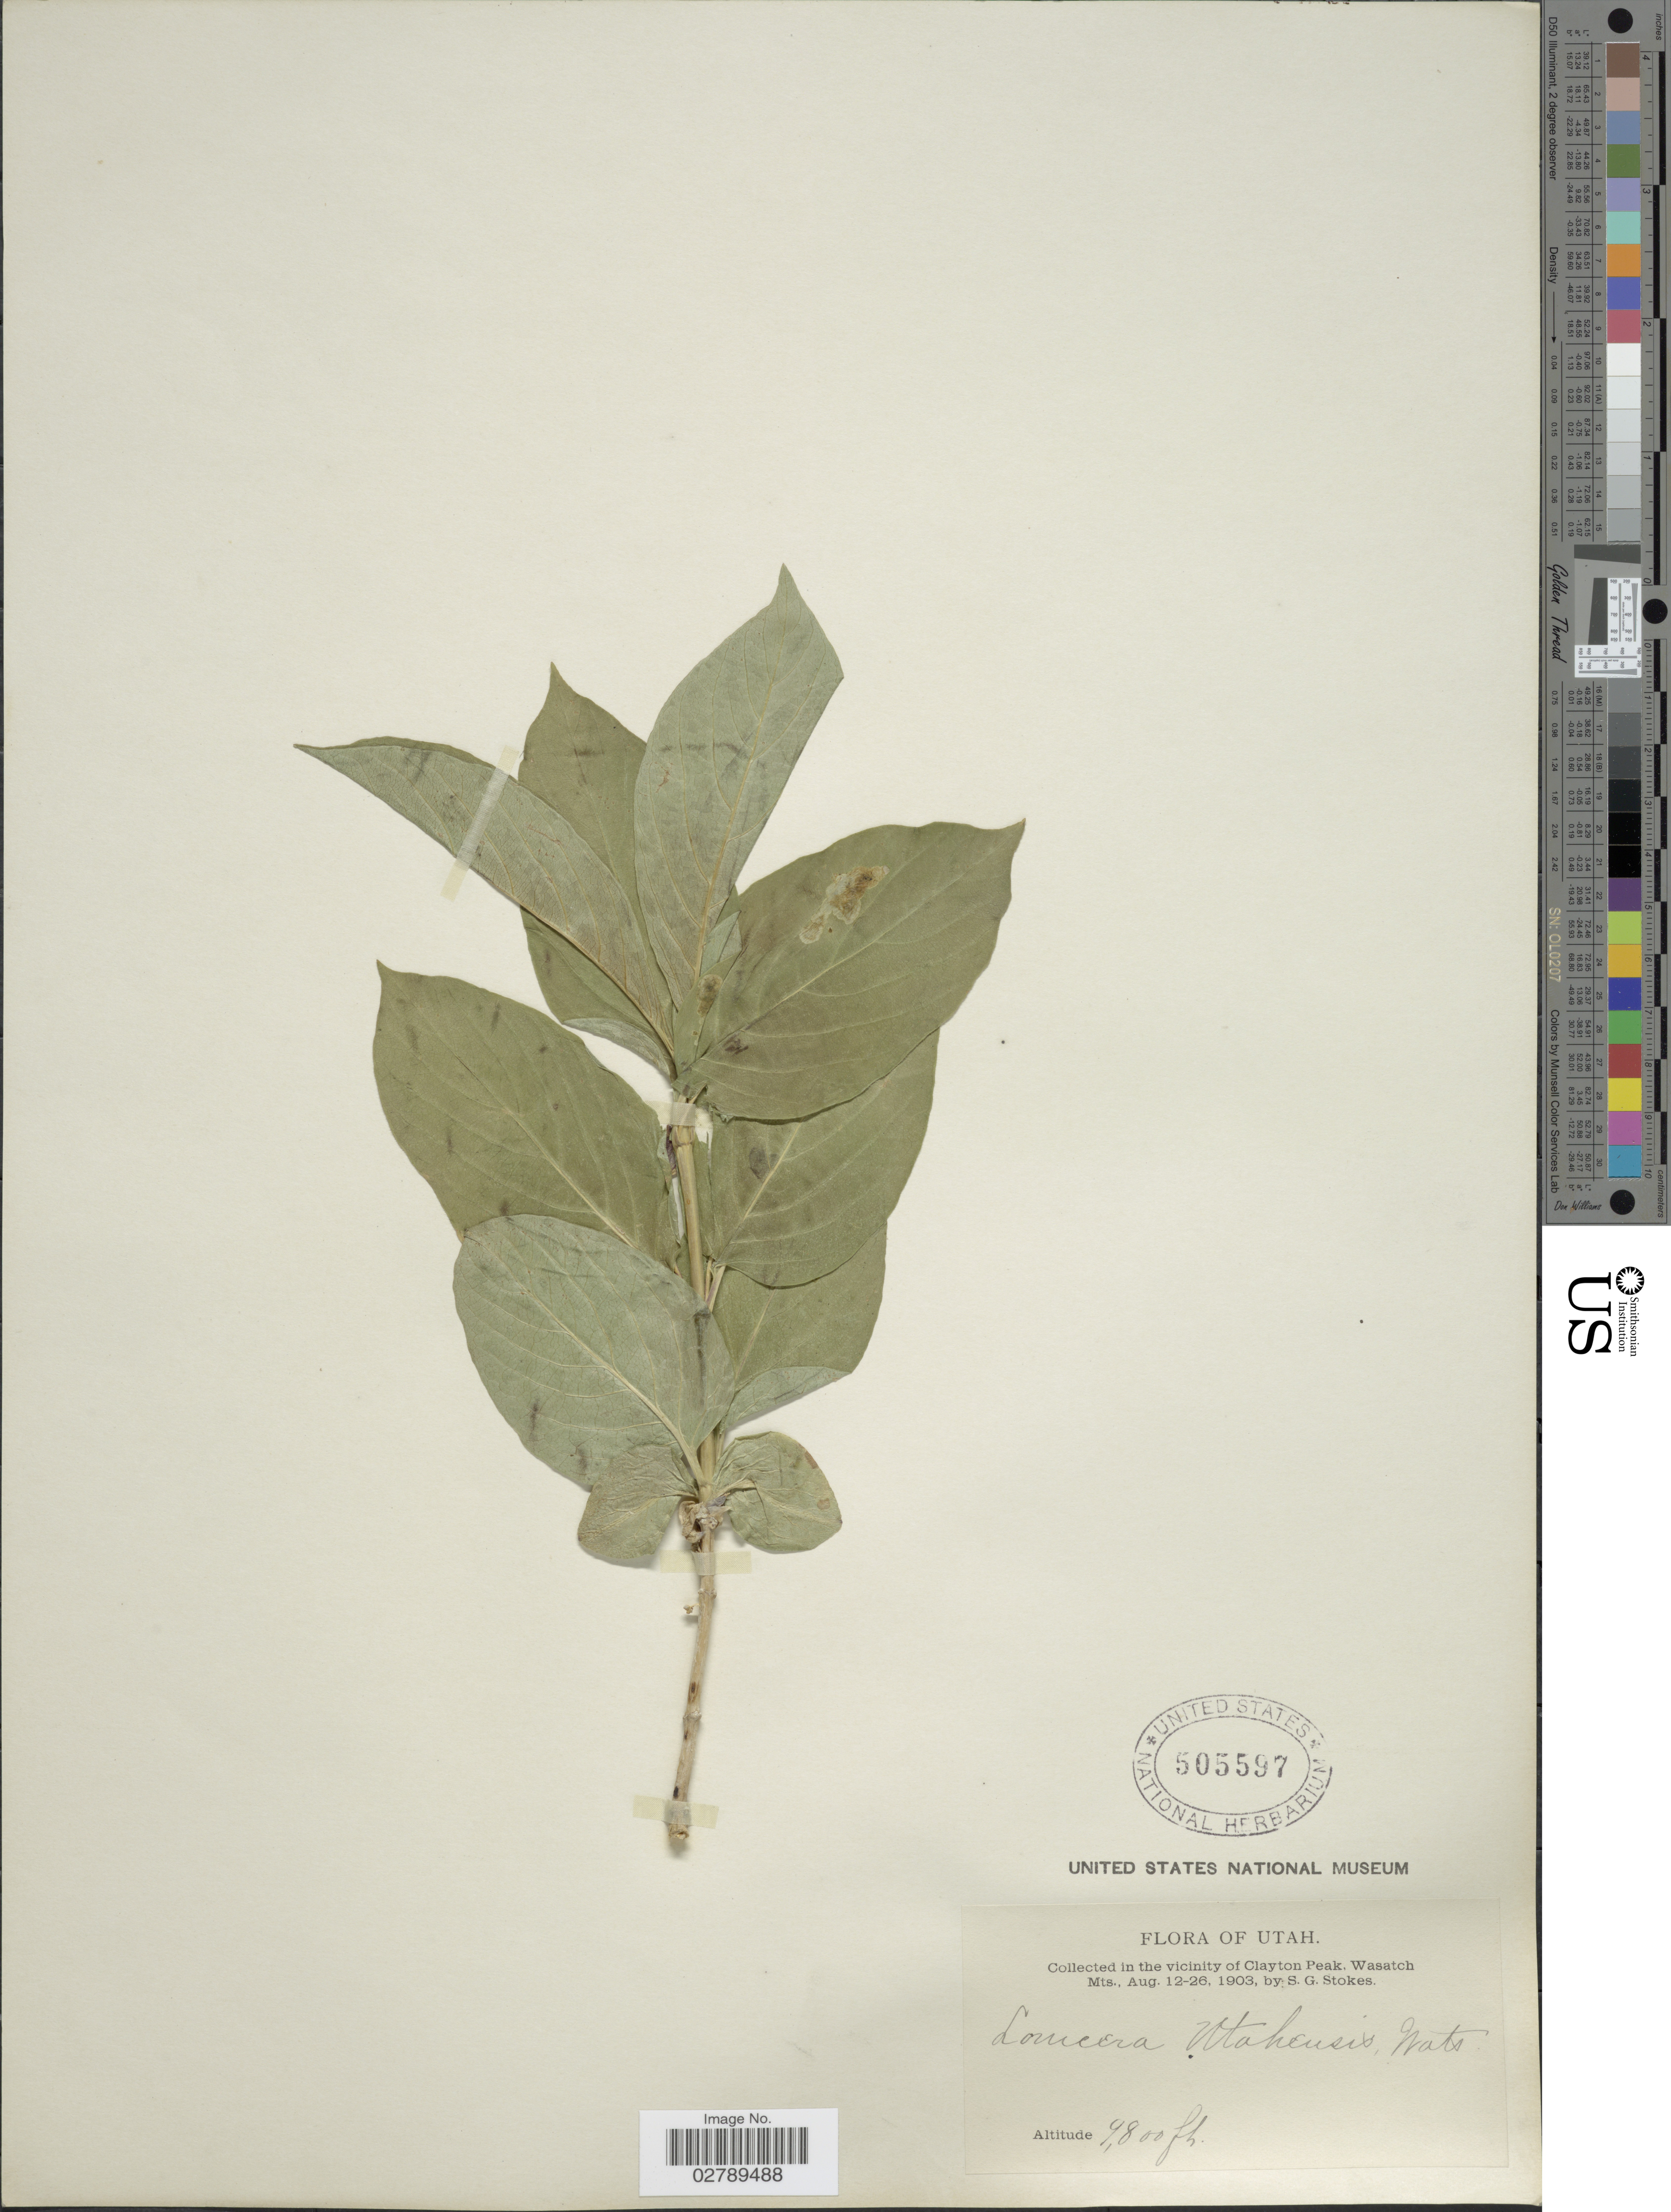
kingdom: Plantae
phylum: Tracheophyta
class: Magnoliopsida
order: Dipsacales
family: Caprifoliaceae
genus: Lonicera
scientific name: Lonicera involucrata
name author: (Richardson) Banks ex Spreng.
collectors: S. G. Stokes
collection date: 1903-08-12/1903-08-26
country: United States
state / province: Utah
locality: In the vicinity of Clayton Peak, Wasatch Mts.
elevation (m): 2987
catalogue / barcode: US 505597